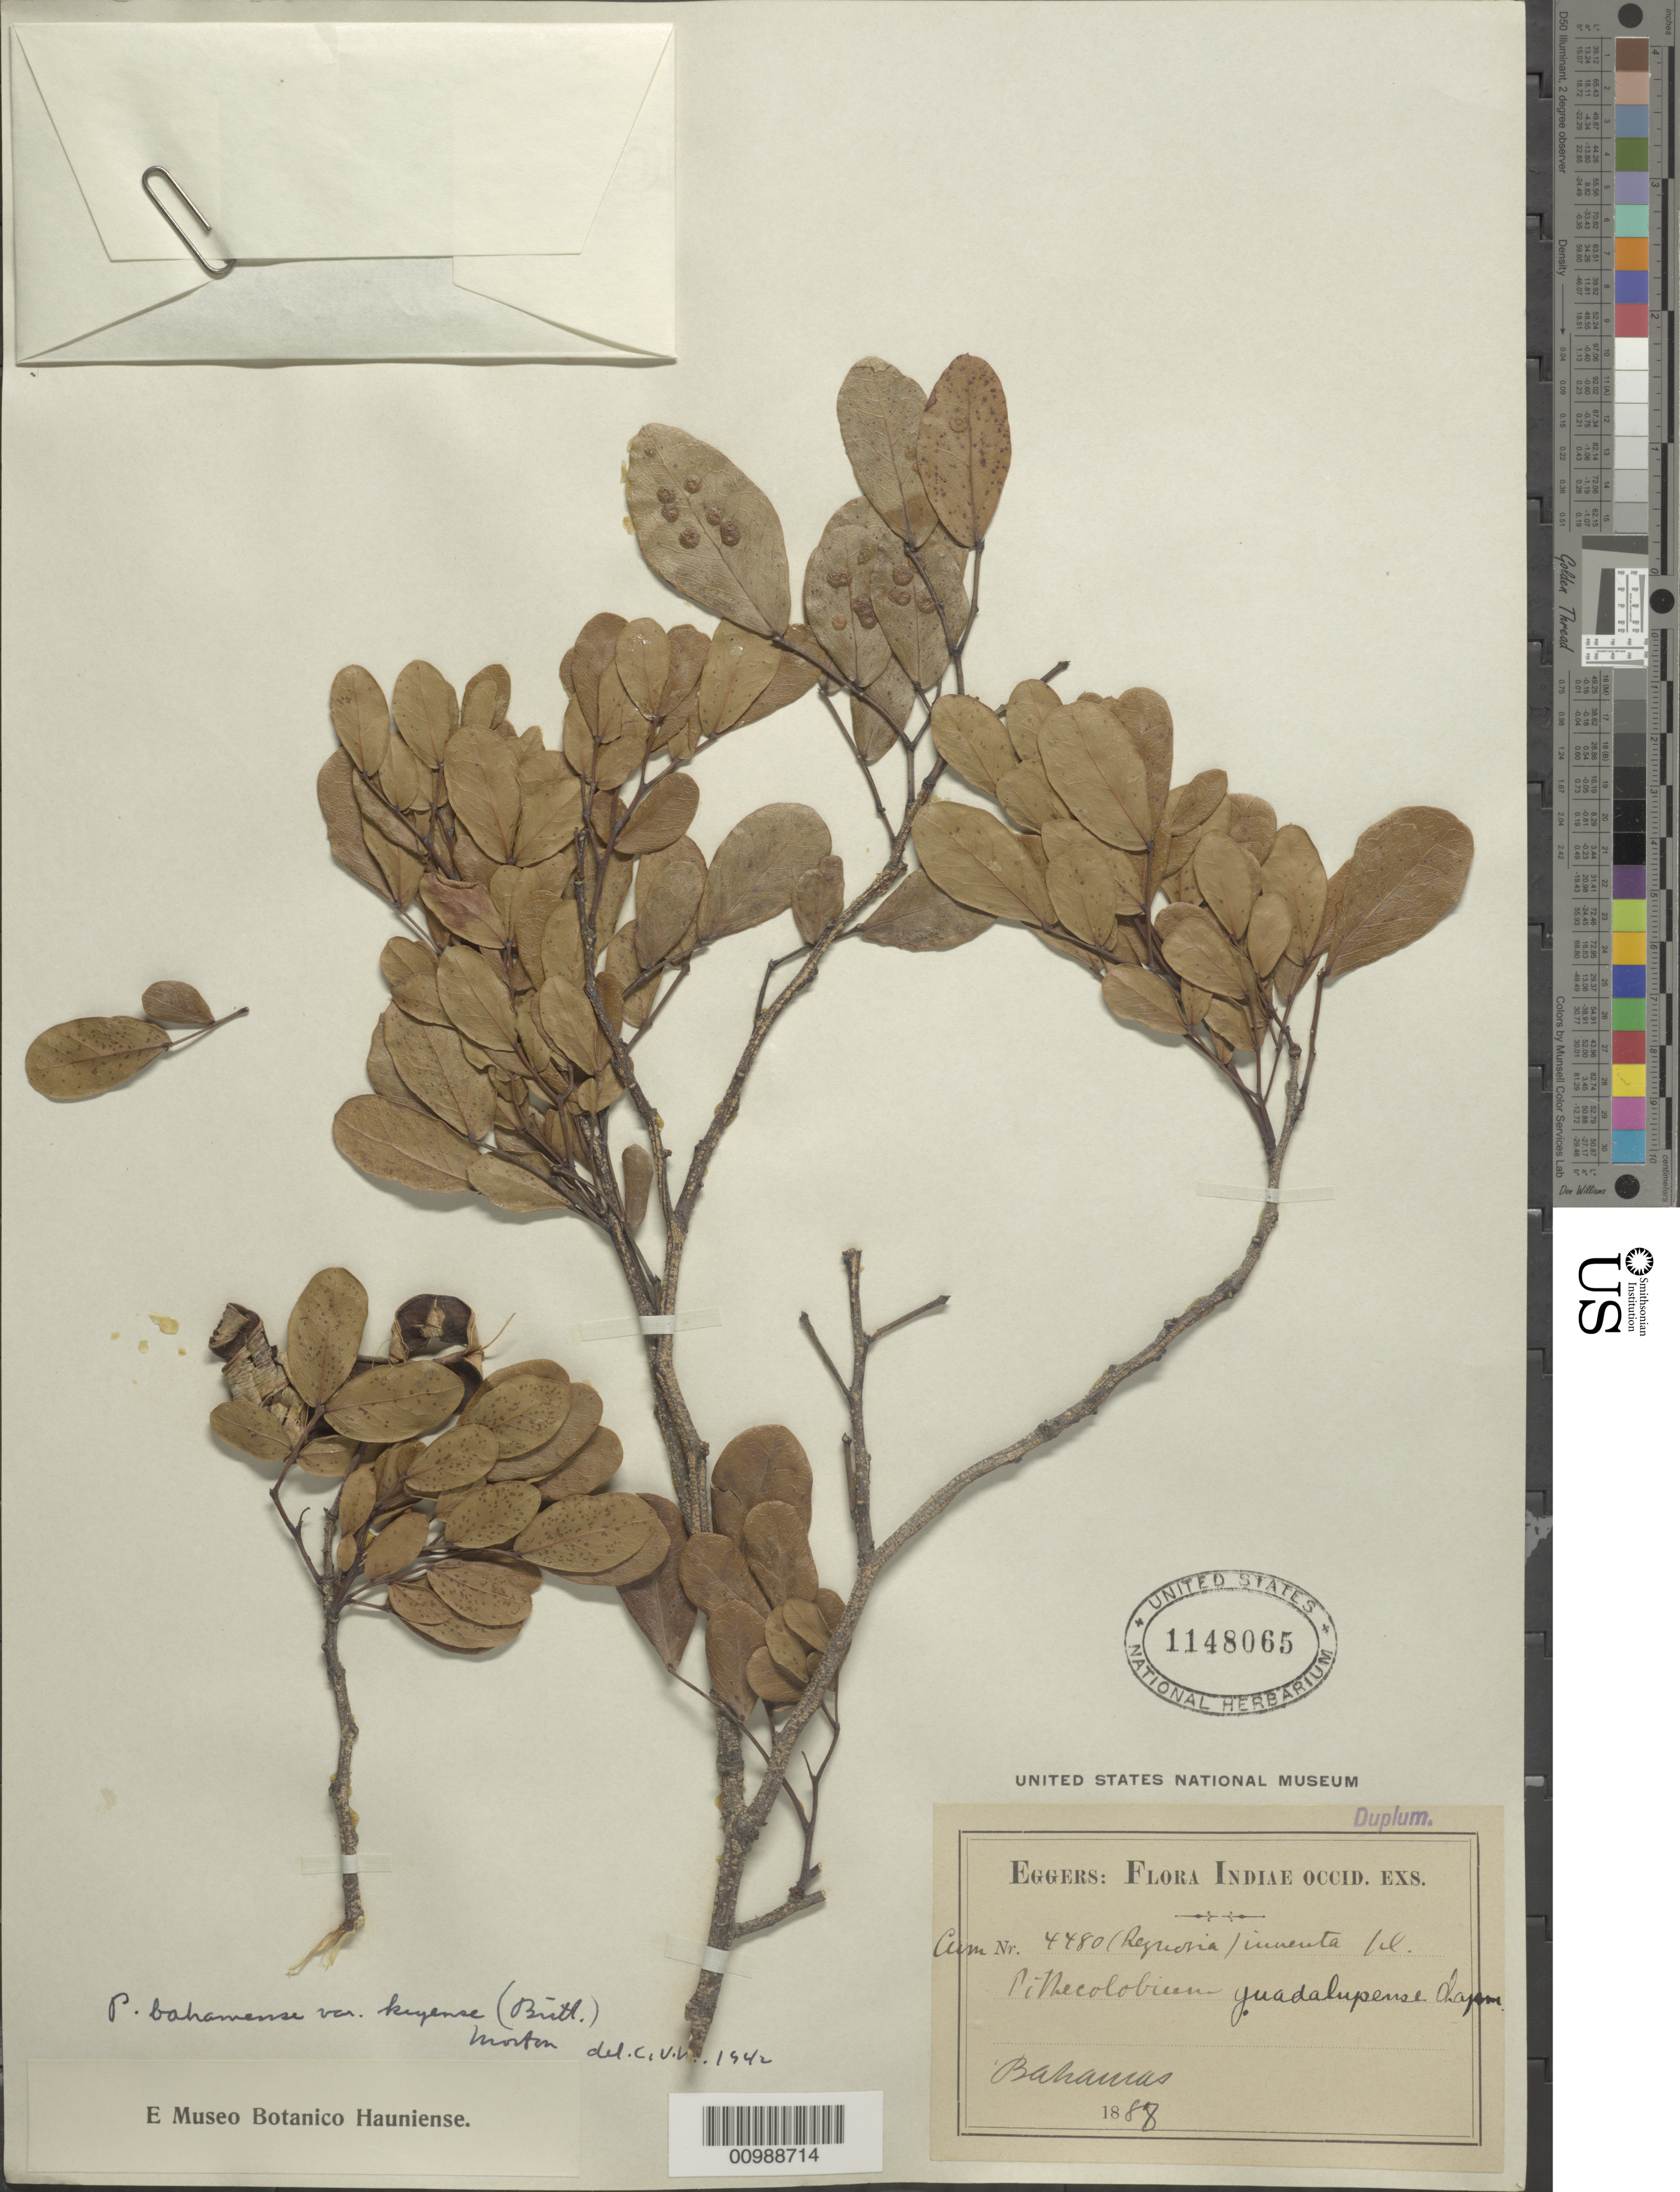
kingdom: Plantae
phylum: Tracheophyta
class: Magnoliopsida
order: Fabales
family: Fabaceae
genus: Pithecellobium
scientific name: Pithecellobium keyense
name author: Britton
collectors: H. F. A. von Eggers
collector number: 4480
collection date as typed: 1888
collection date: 1888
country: Bahamas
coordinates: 0 N, 0 E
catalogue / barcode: US 1148065